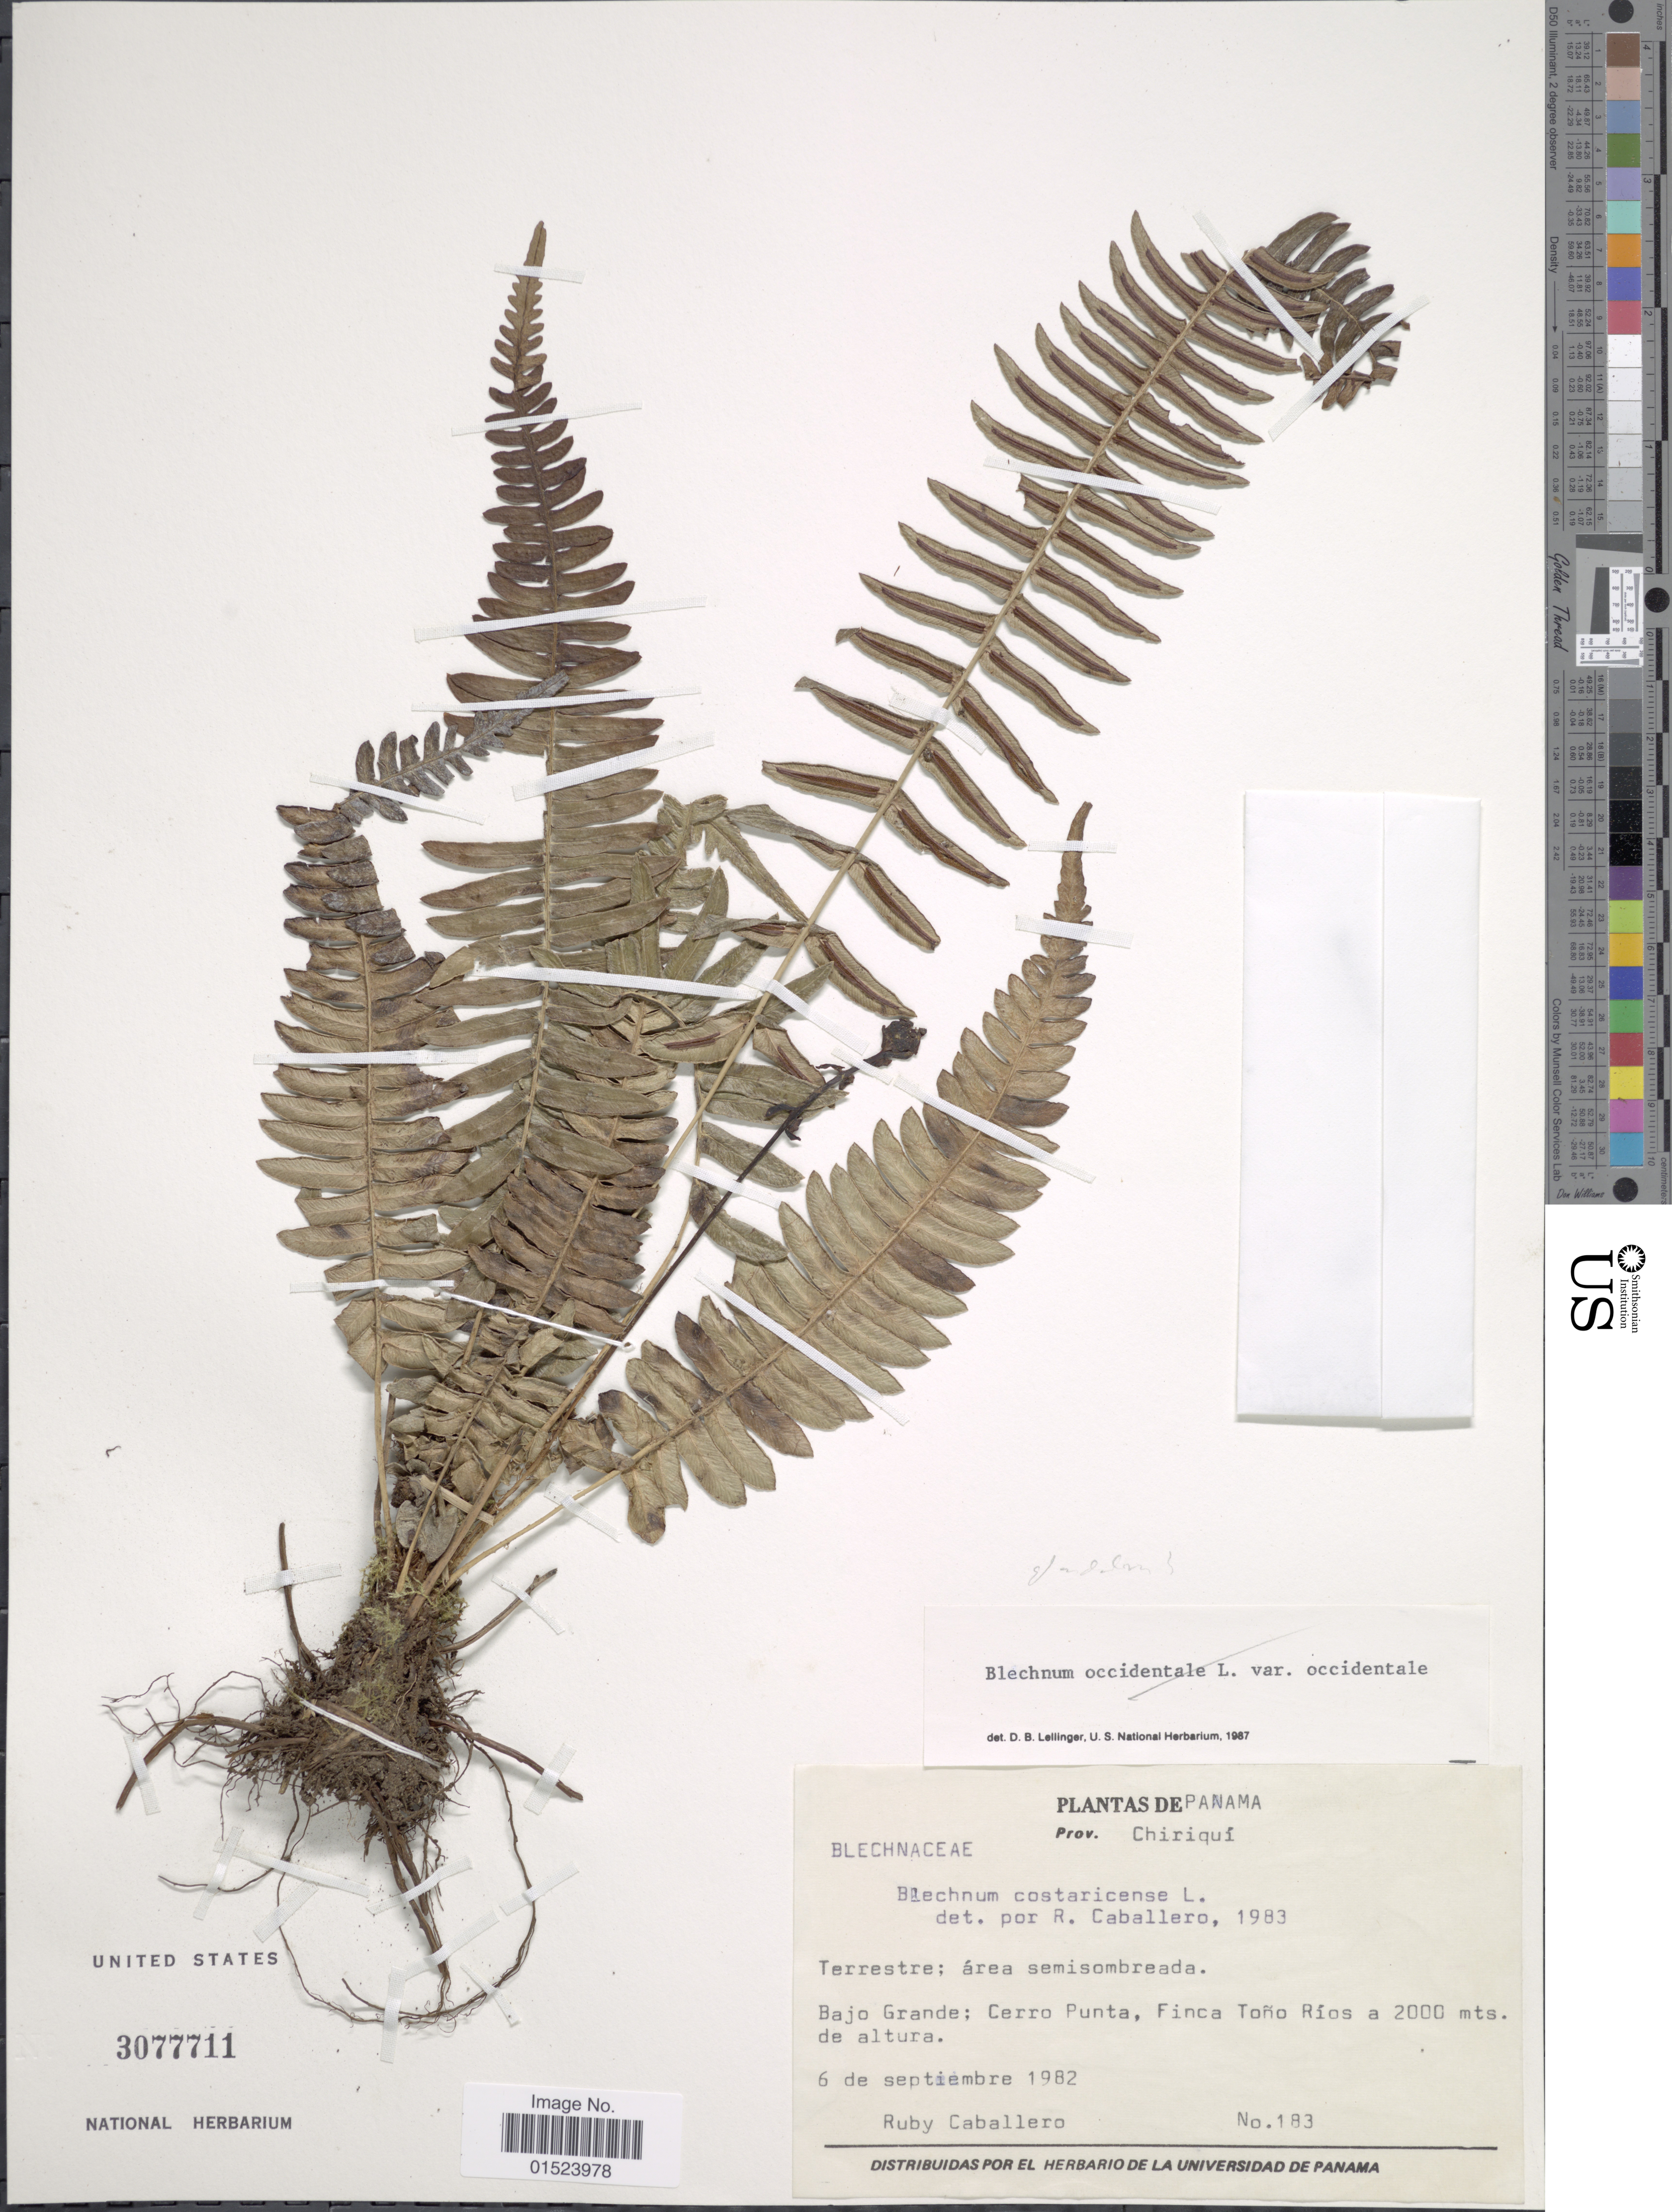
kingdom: Plantae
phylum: Tracheophyta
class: Polypodiopsida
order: Polypodiales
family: Blechnaceae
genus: Blechnum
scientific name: Blechnum glandulosum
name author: Link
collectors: R. Caballero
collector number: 183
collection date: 1982-09-06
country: Panama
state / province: Chiriqui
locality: Bajo Grande: Cerro Punta, Finca Toño Ríos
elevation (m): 2000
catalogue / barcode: US 3077711